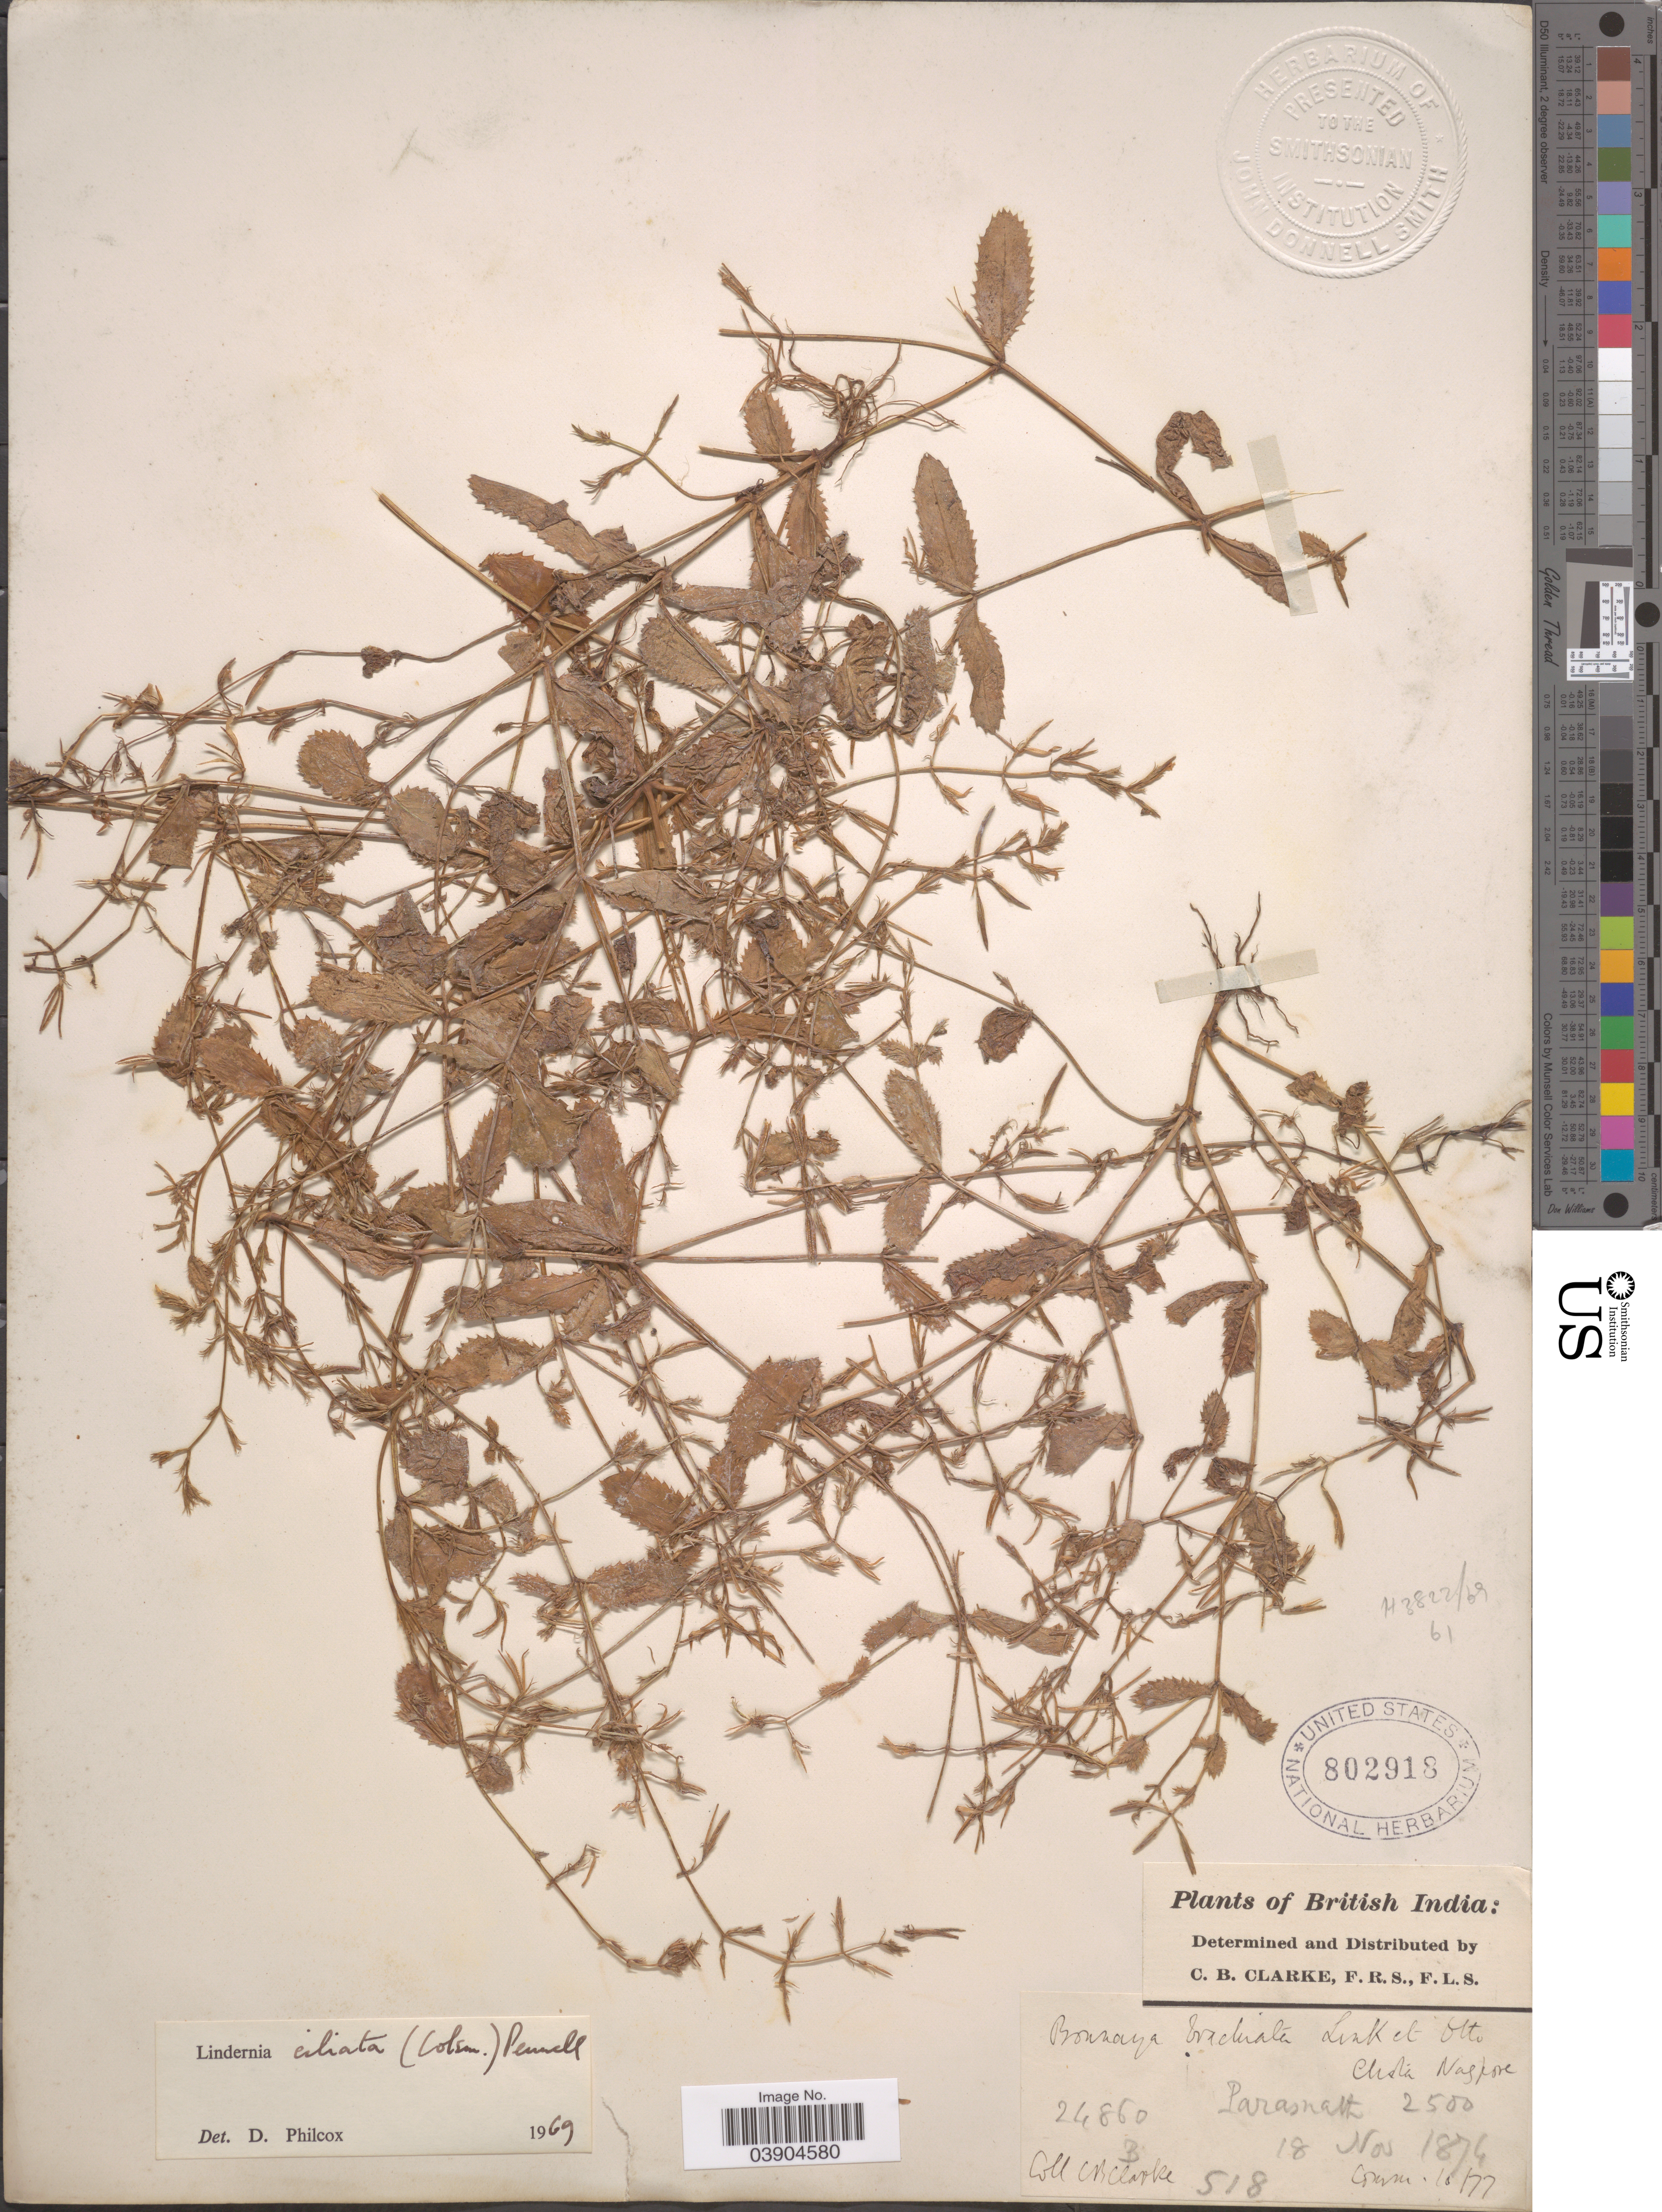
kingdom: Plantae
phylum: Tracheophyta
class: Magnoliopsida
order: Lamiales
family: Linderniaceae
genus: Lindernia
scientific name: Lindernia ciliata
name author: (Colsm.) Pennell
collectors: C. B. Clarke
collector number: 24860B?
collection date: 1874-11-18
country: India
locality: British India. Parasnath.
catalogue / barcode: US 802918